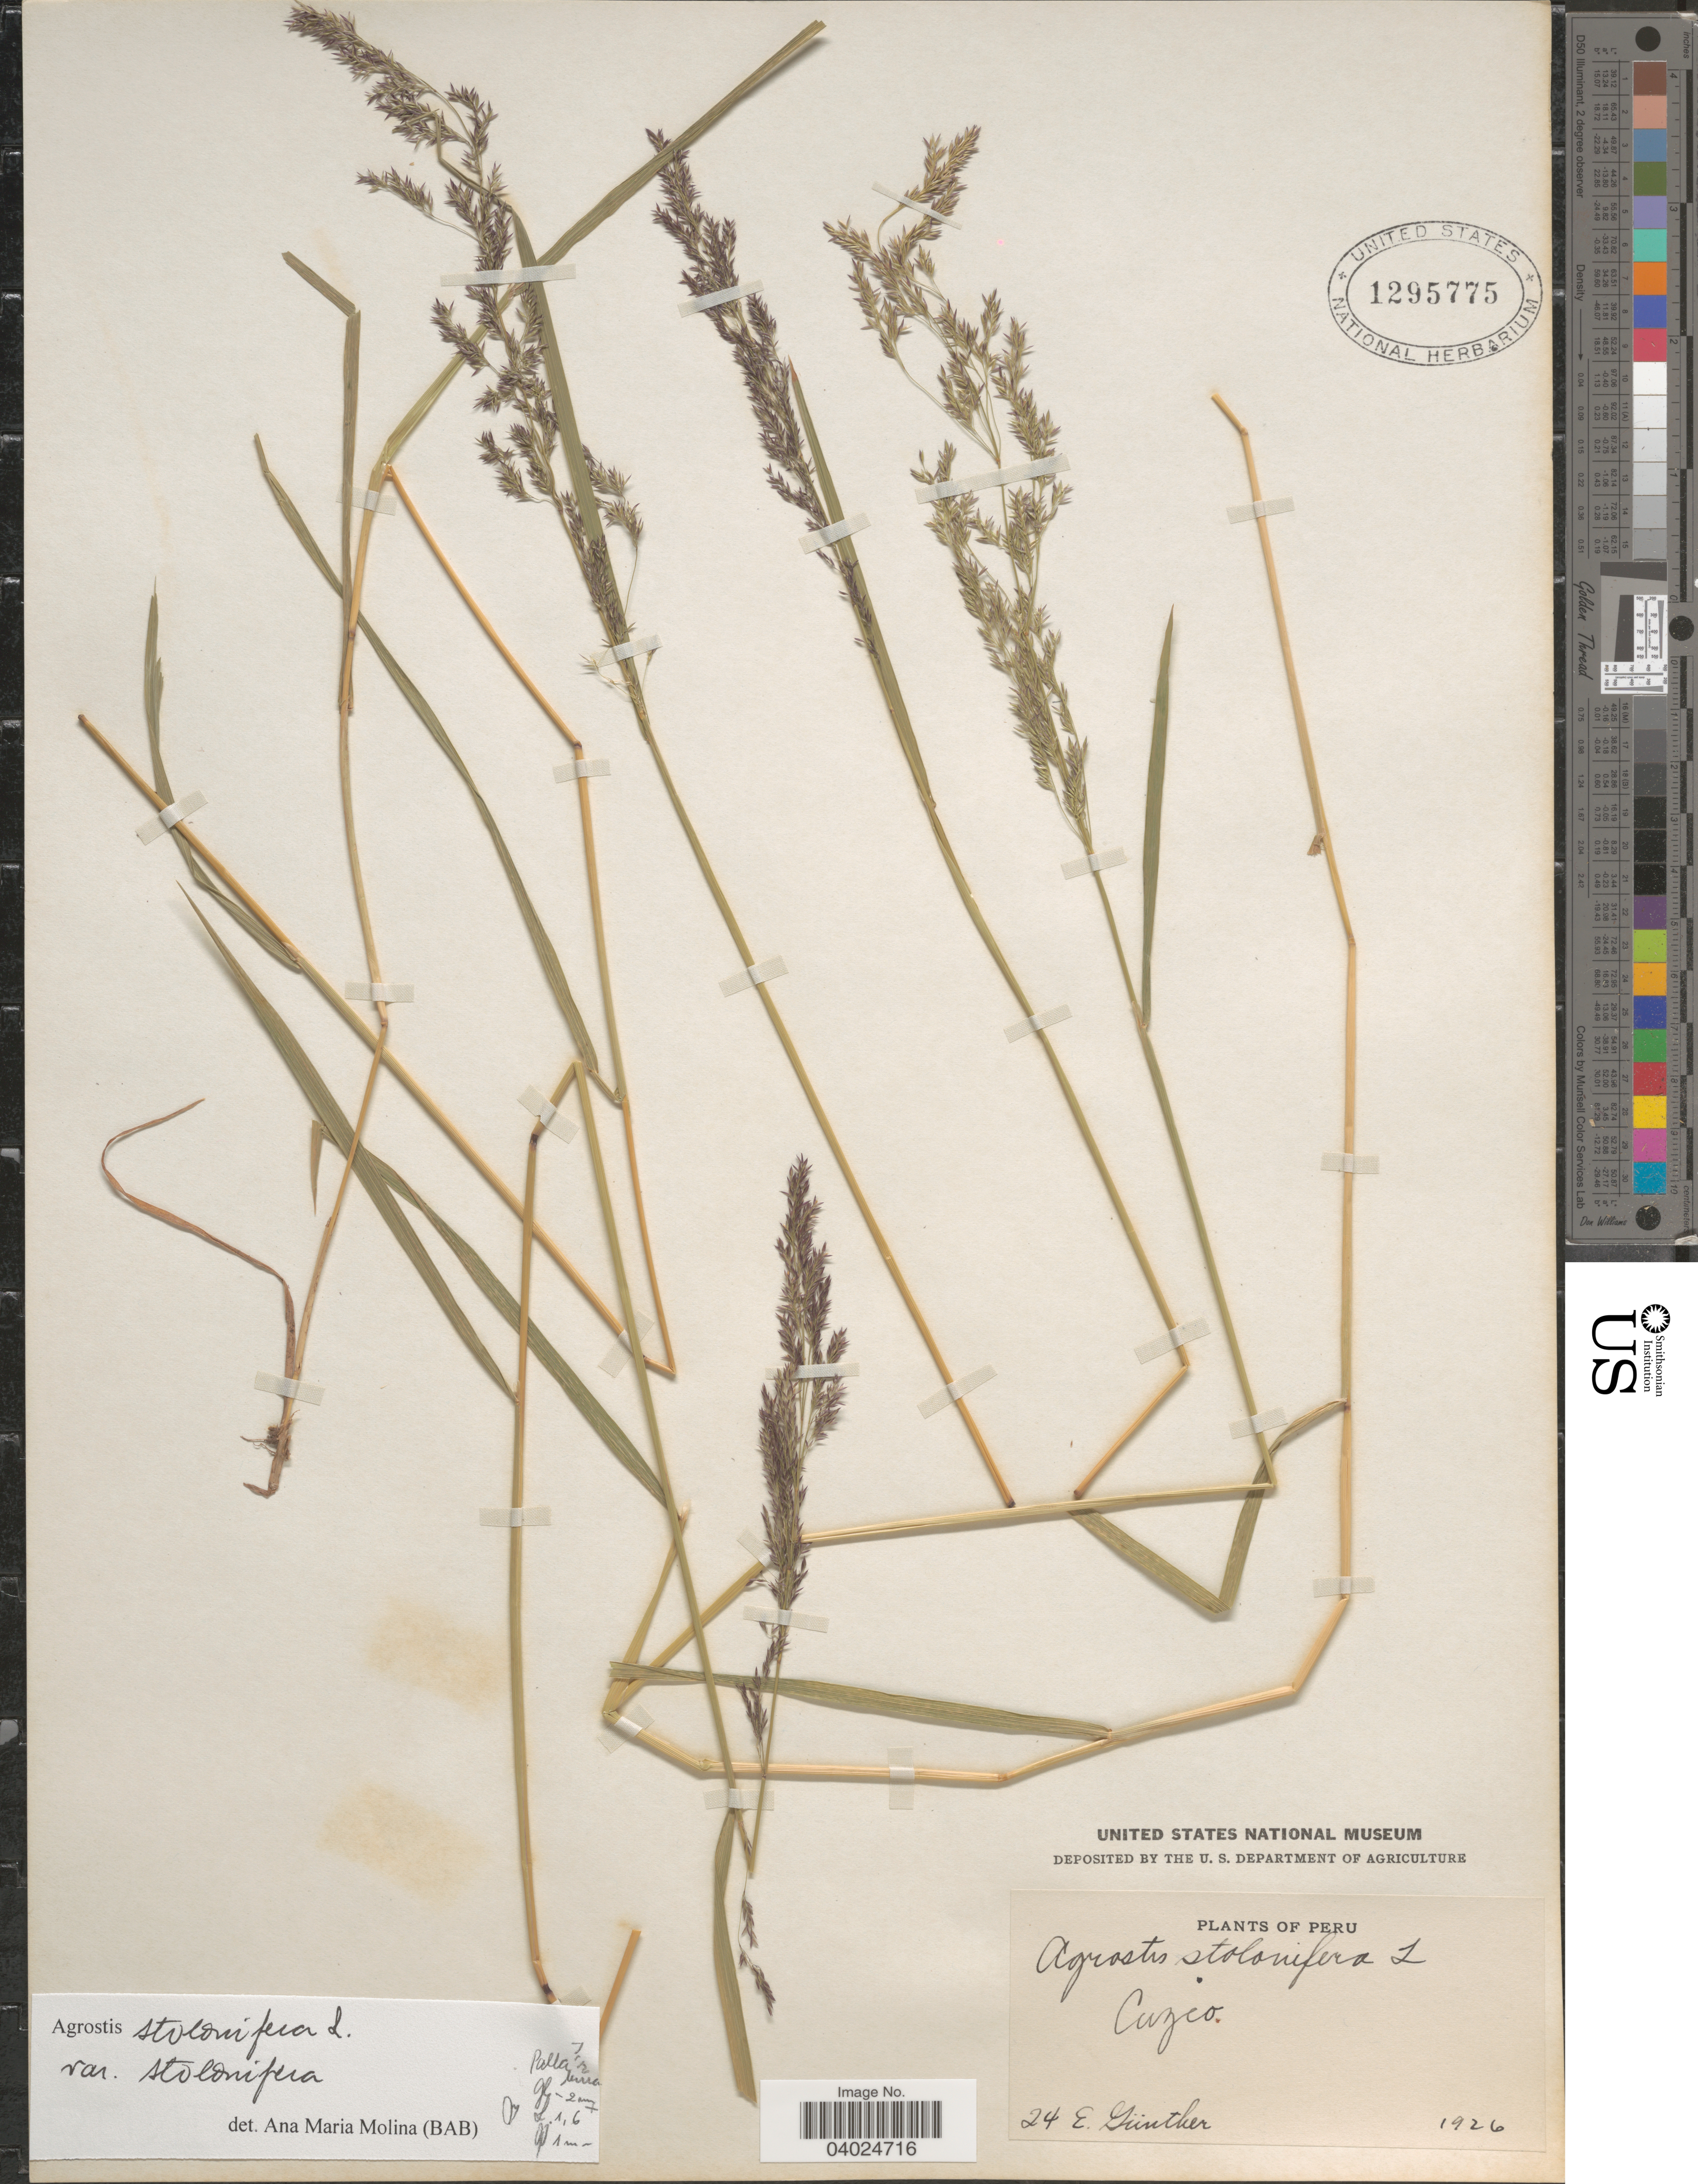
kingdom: Plantae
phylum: Tracheophyta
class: Liliopsida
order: Poales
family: Poaceae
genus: Agrostis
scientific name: Agrostis stolonifera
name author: L.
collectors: E. Gunther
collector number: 24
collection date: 1926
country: Peru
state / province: Cusco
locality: Cuzco.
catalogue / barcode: US 1295775